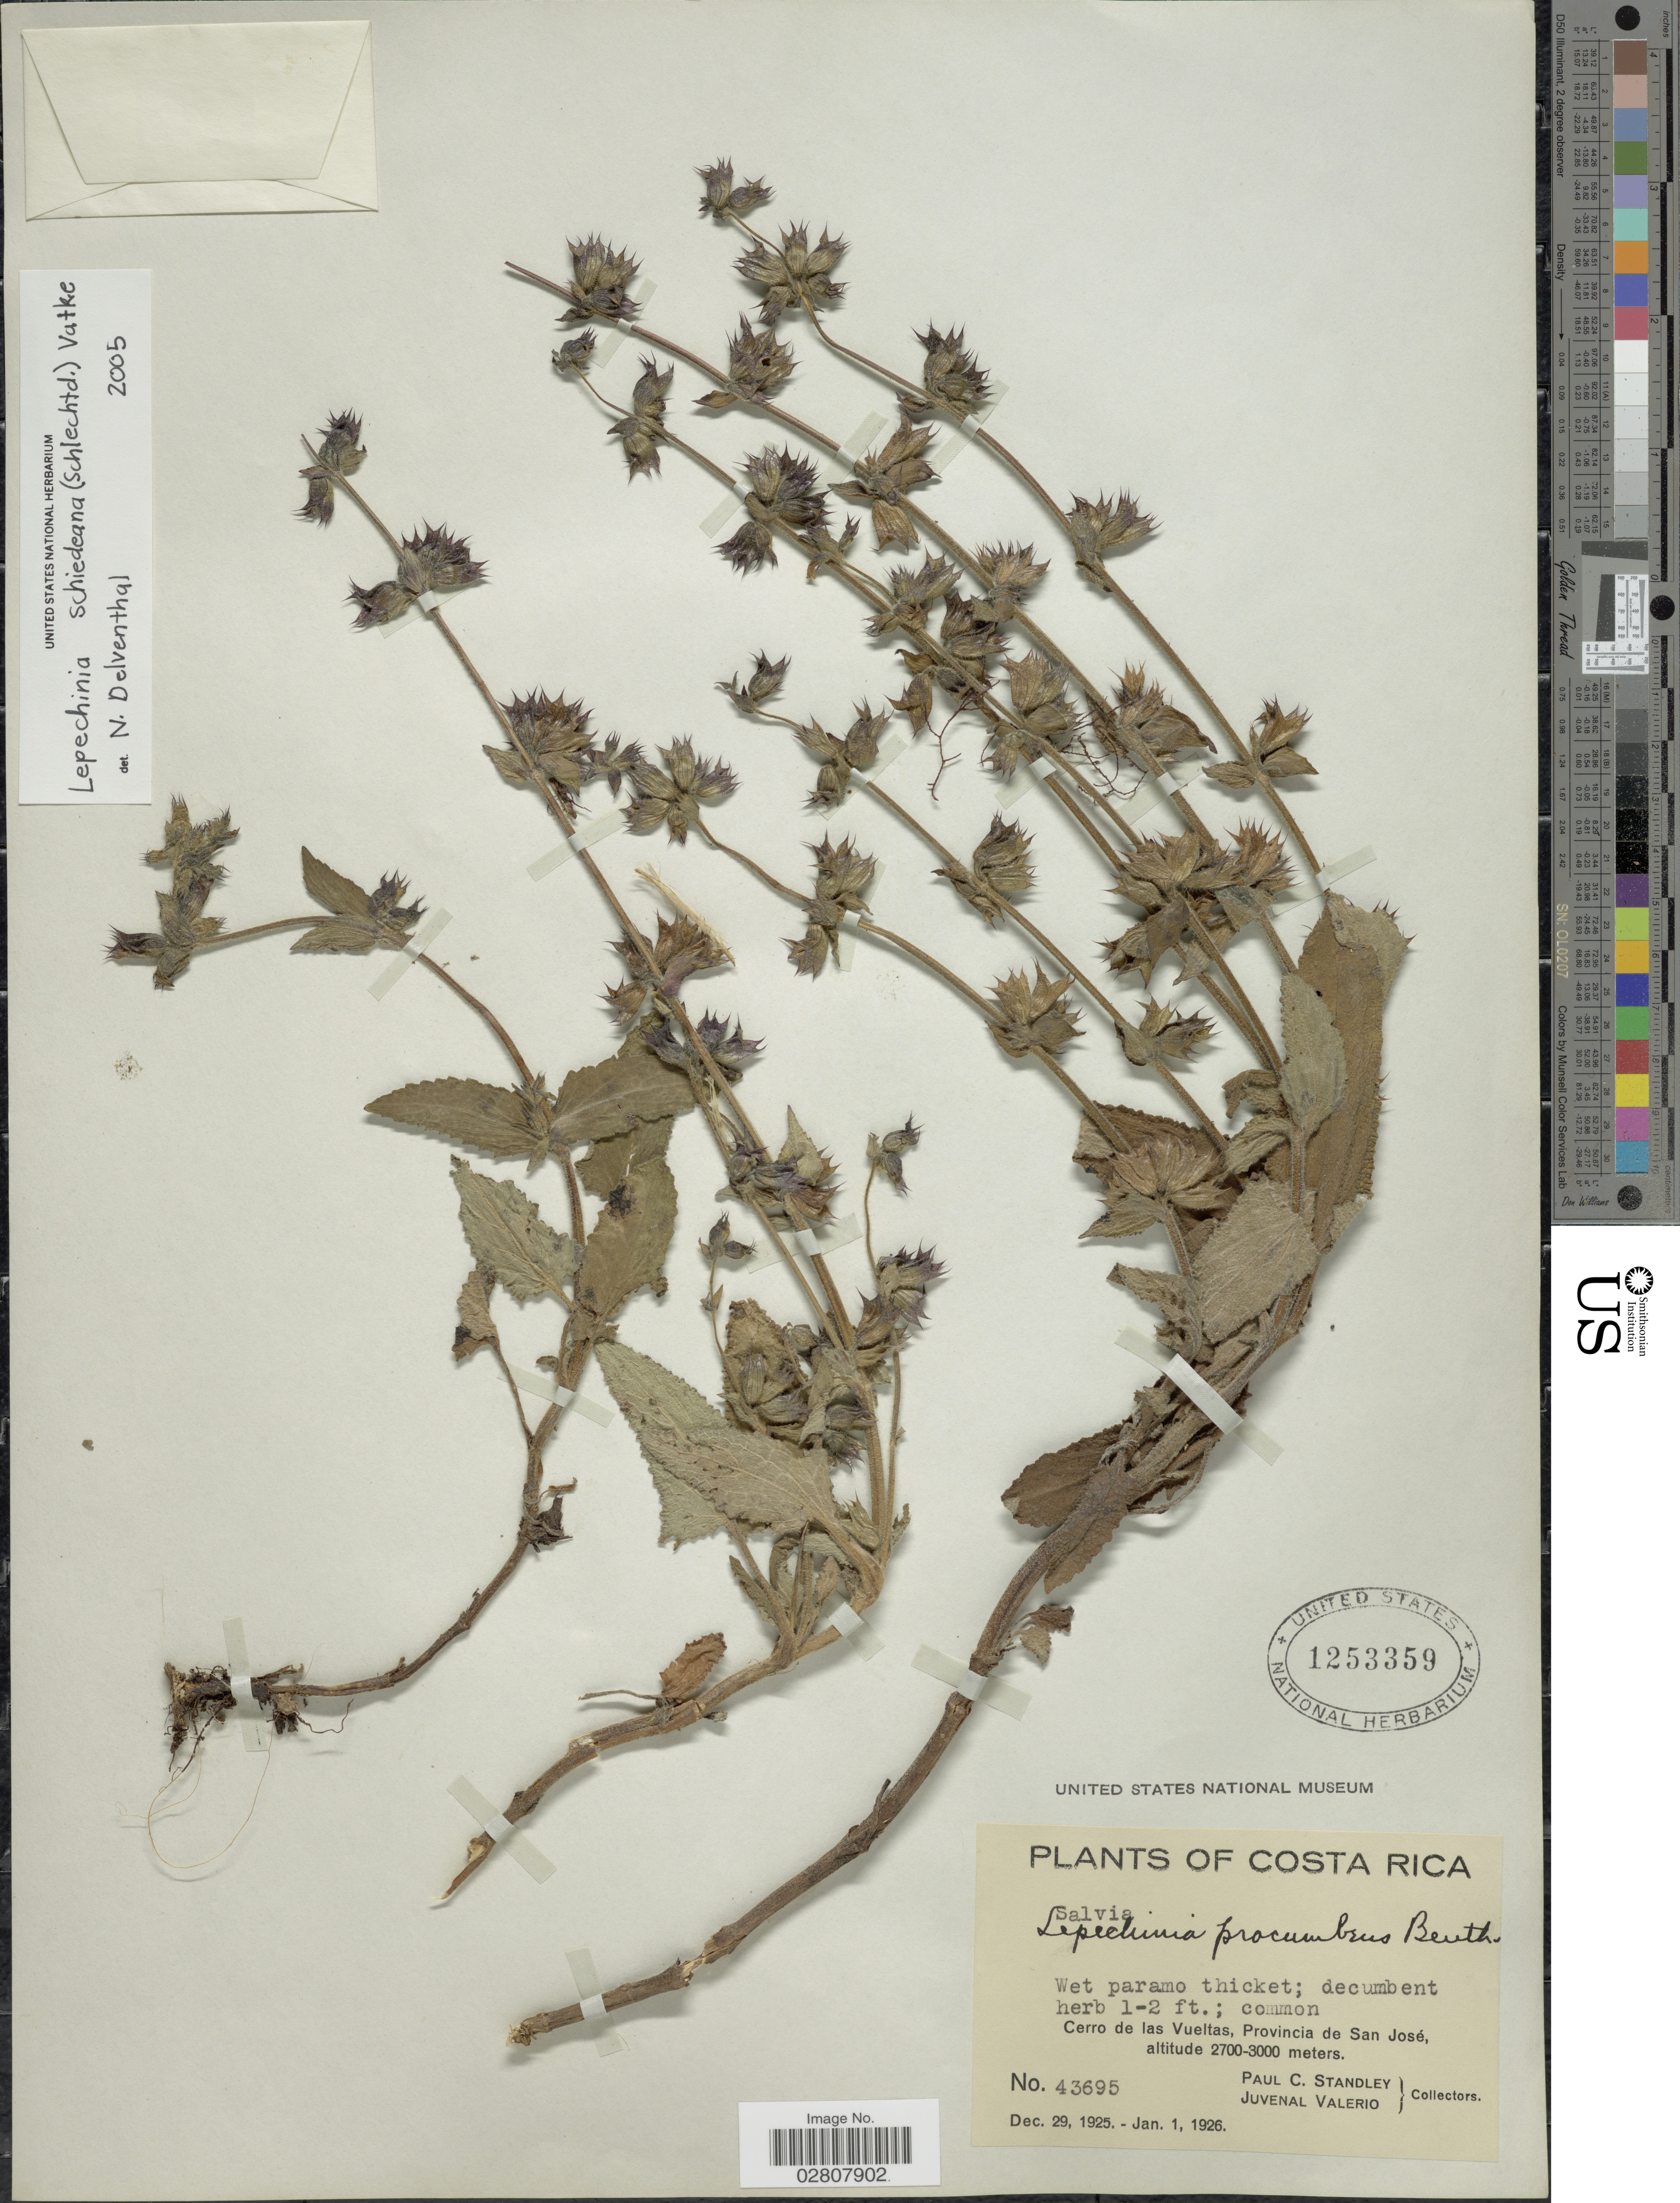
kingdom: Plantae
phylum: Tracheophyta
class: Magnoliopsida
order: Lamiales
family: Lamiaceae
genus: Lepechinia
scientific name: Lepechinia schiedeana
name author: (Schltdl.) Vatke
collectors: P. C. Standley & J. Valerio R.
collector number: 43695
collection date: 1925-12-29/1926-01-01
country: Costa Rica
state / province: San José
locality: Cerro de las Vueltas.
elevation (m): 2700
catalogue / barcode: US 1253359